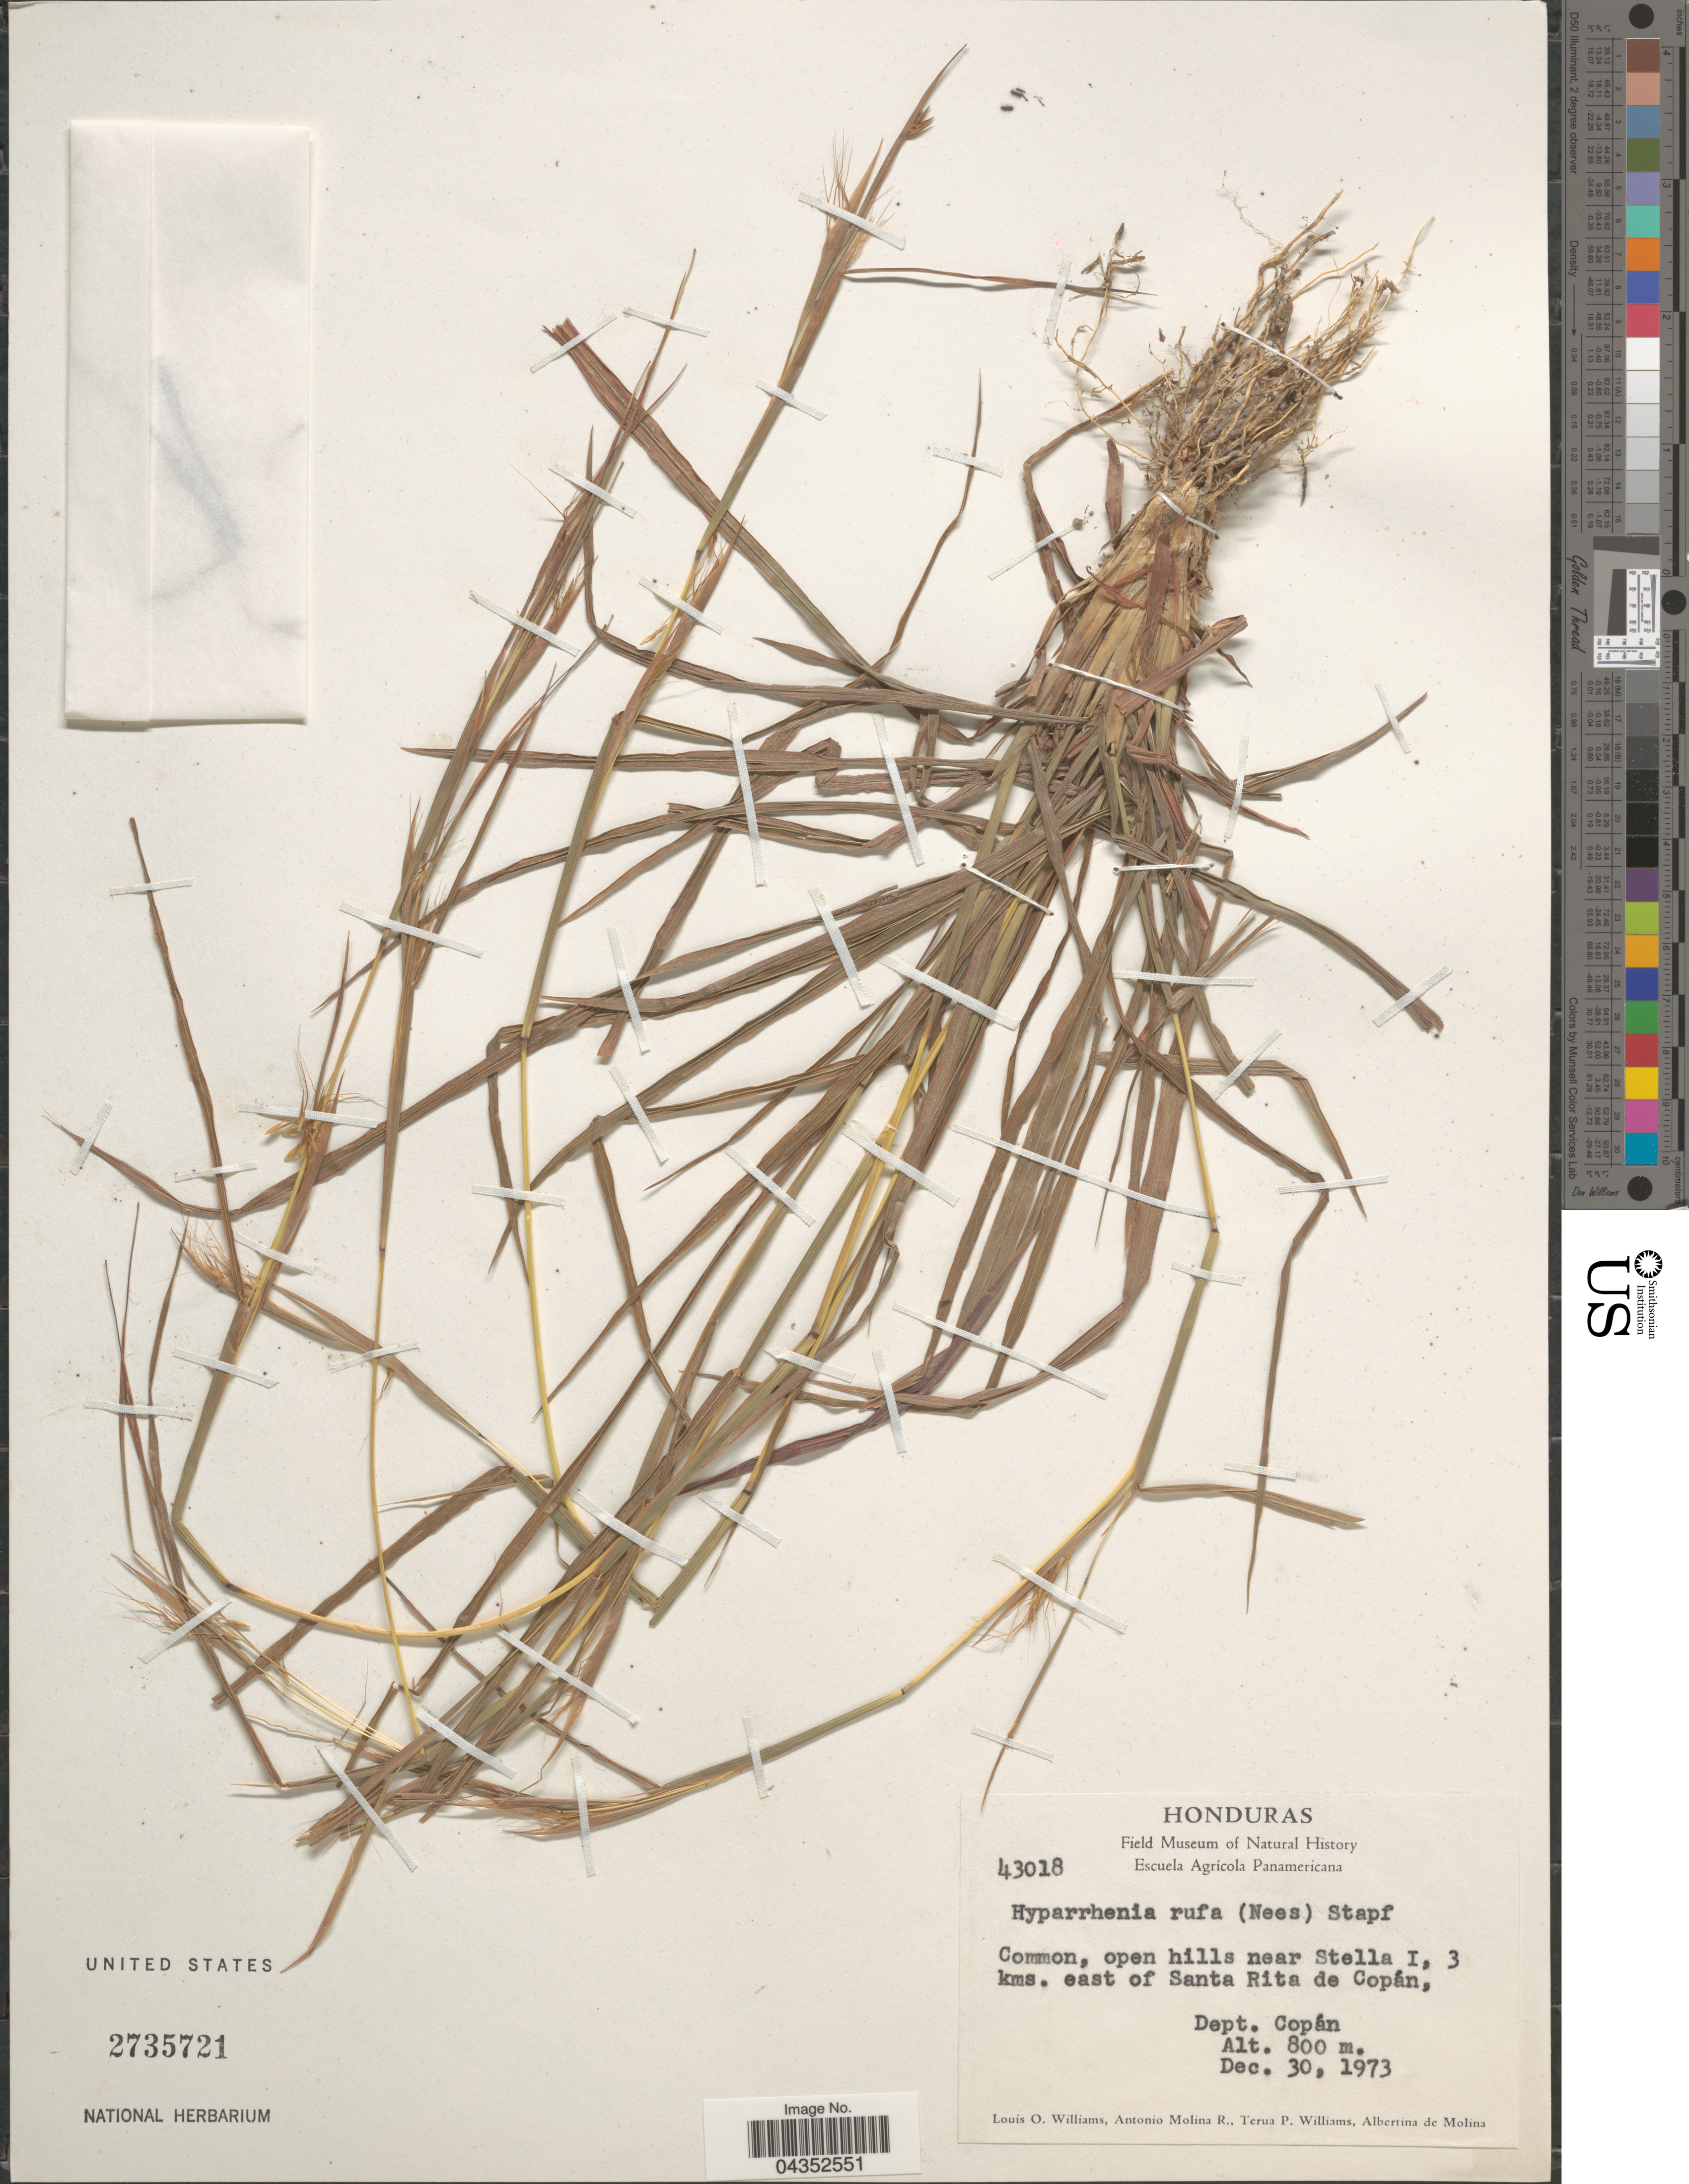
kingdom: Plantae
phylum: Tracheophyta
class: Liliopsida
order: Poales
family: Poaceae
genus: Hyparrhenia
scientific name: Hyparrhenia rufa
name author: (Nees) Stapf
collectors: L. O. Williams, A. Molina R., T. Williams & A. R. Molina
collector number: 43018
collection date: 1973-12-30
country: Honduras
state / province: Copan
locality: Common, open hills near Stella I, 3 kms. east of Santa Rita de Copán, Dept. Copán.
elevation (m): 800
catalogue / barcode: US 2735721